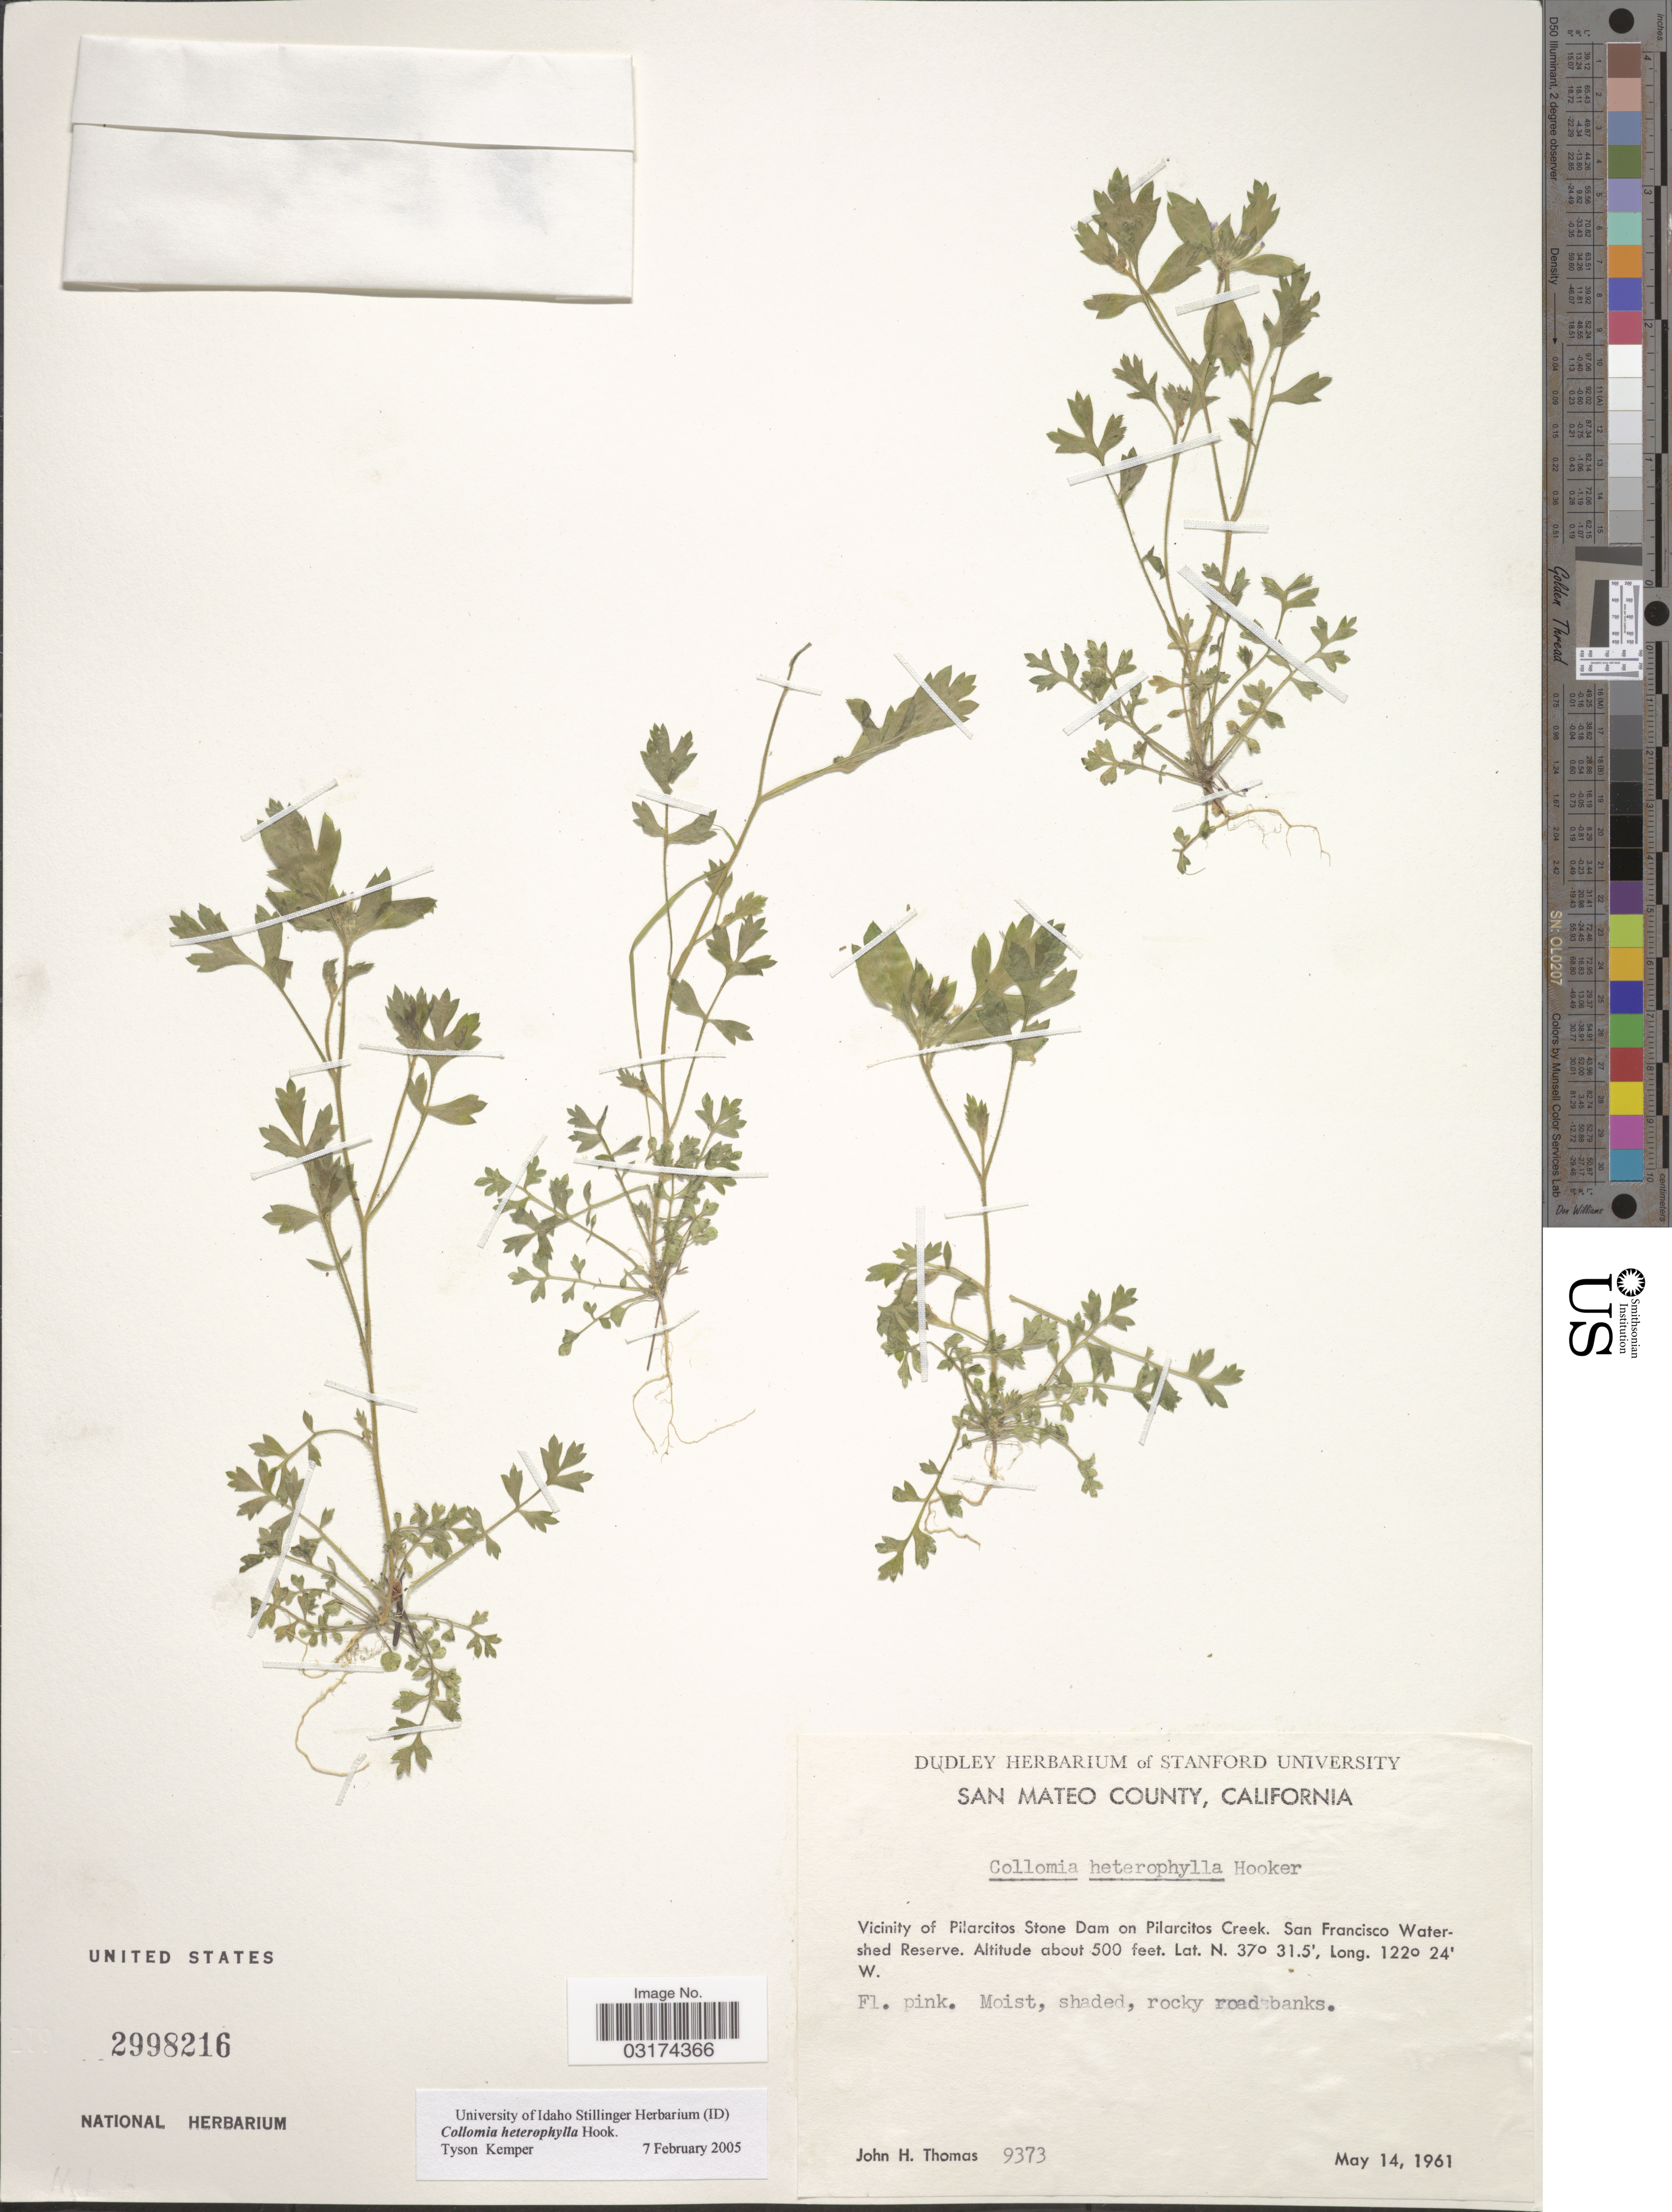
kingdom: Plantae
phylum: Tracheophyta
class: Magnoliopsida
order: Ericales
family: Polemoniaceae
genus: Collomia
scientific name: Collomia heterophylla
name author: Hook.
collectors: J. H. Thomas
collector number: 9373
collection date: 1961-05-14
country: United States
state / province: California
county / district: San Mateo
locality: San Mateo County. Vicinity of Pilarcitos Stone Dam on Pilarcitos Creek. San Francisco Watershed Reserve.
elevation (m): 152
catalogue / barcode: US 2998216